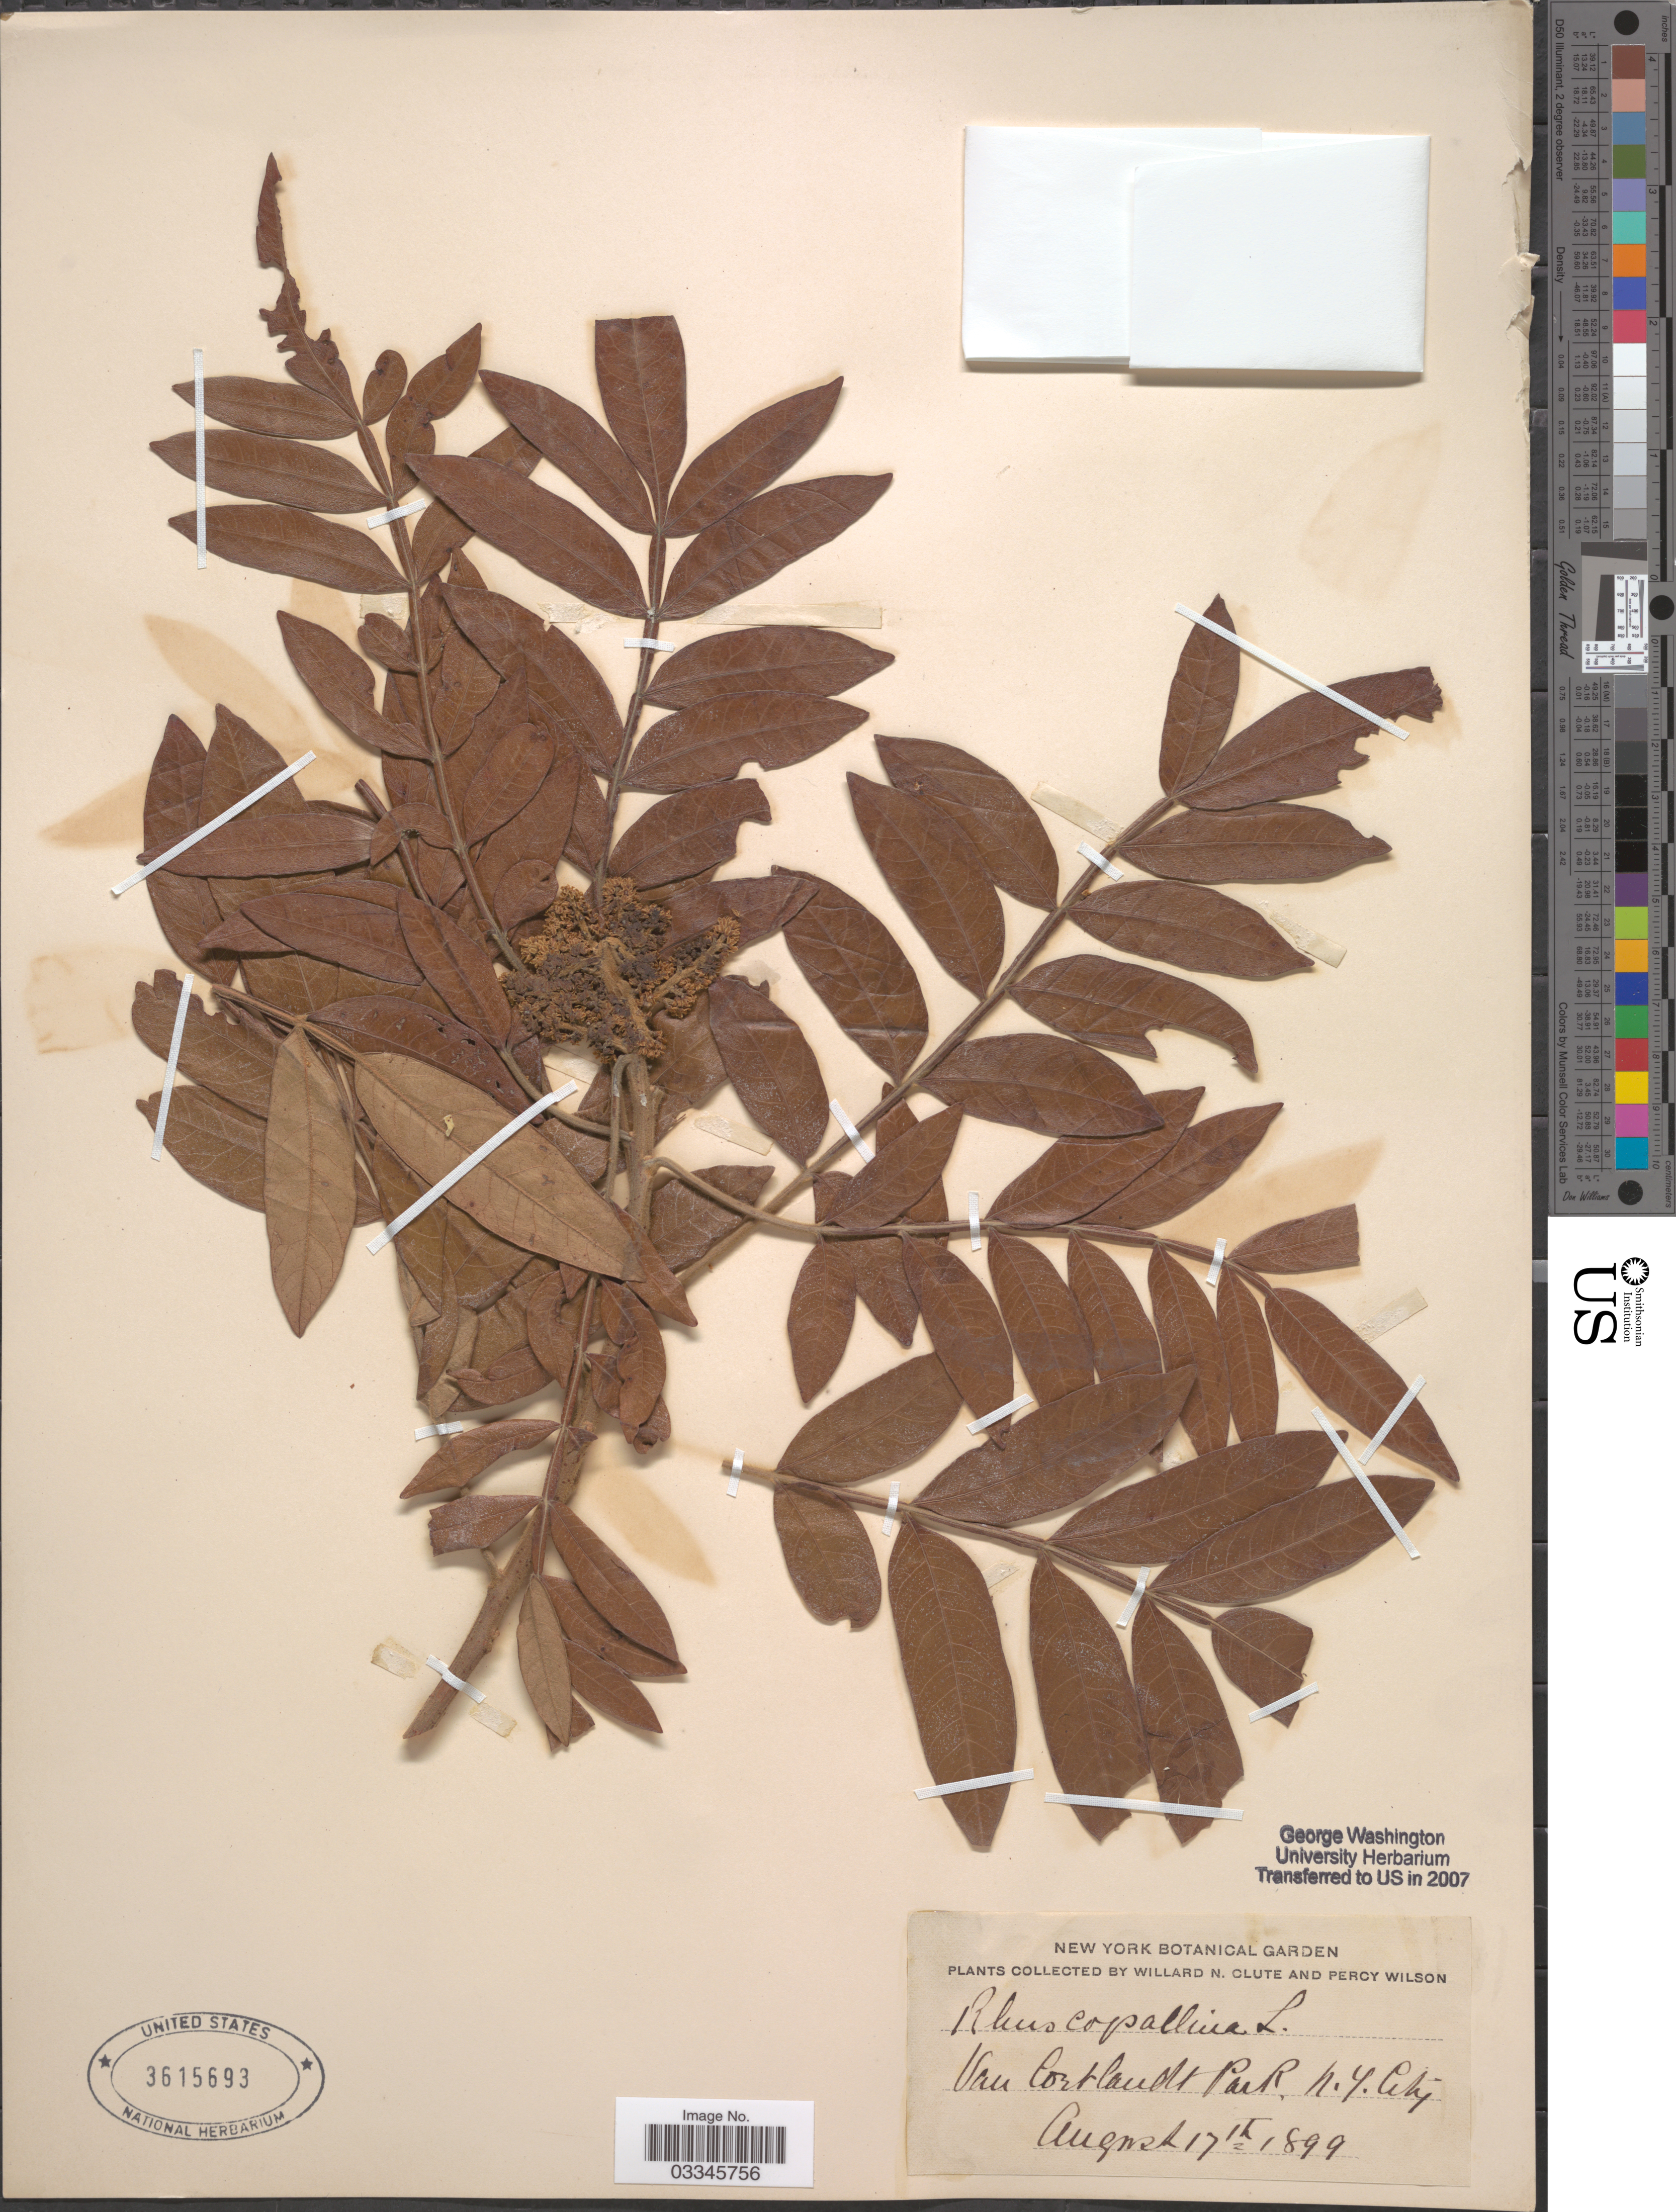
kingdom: Plantae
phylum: Tracheophyta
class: Magnoliopsida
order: Sapindales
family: Anacardiaceae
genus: Rhus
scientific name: Rhus copallinum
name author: L.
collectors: W. N. Clute & P. Wilson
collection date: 1899-08-17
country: United States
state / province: New York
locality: Van Cortlandt Park, N.Y. City.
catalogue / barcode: US 3615693